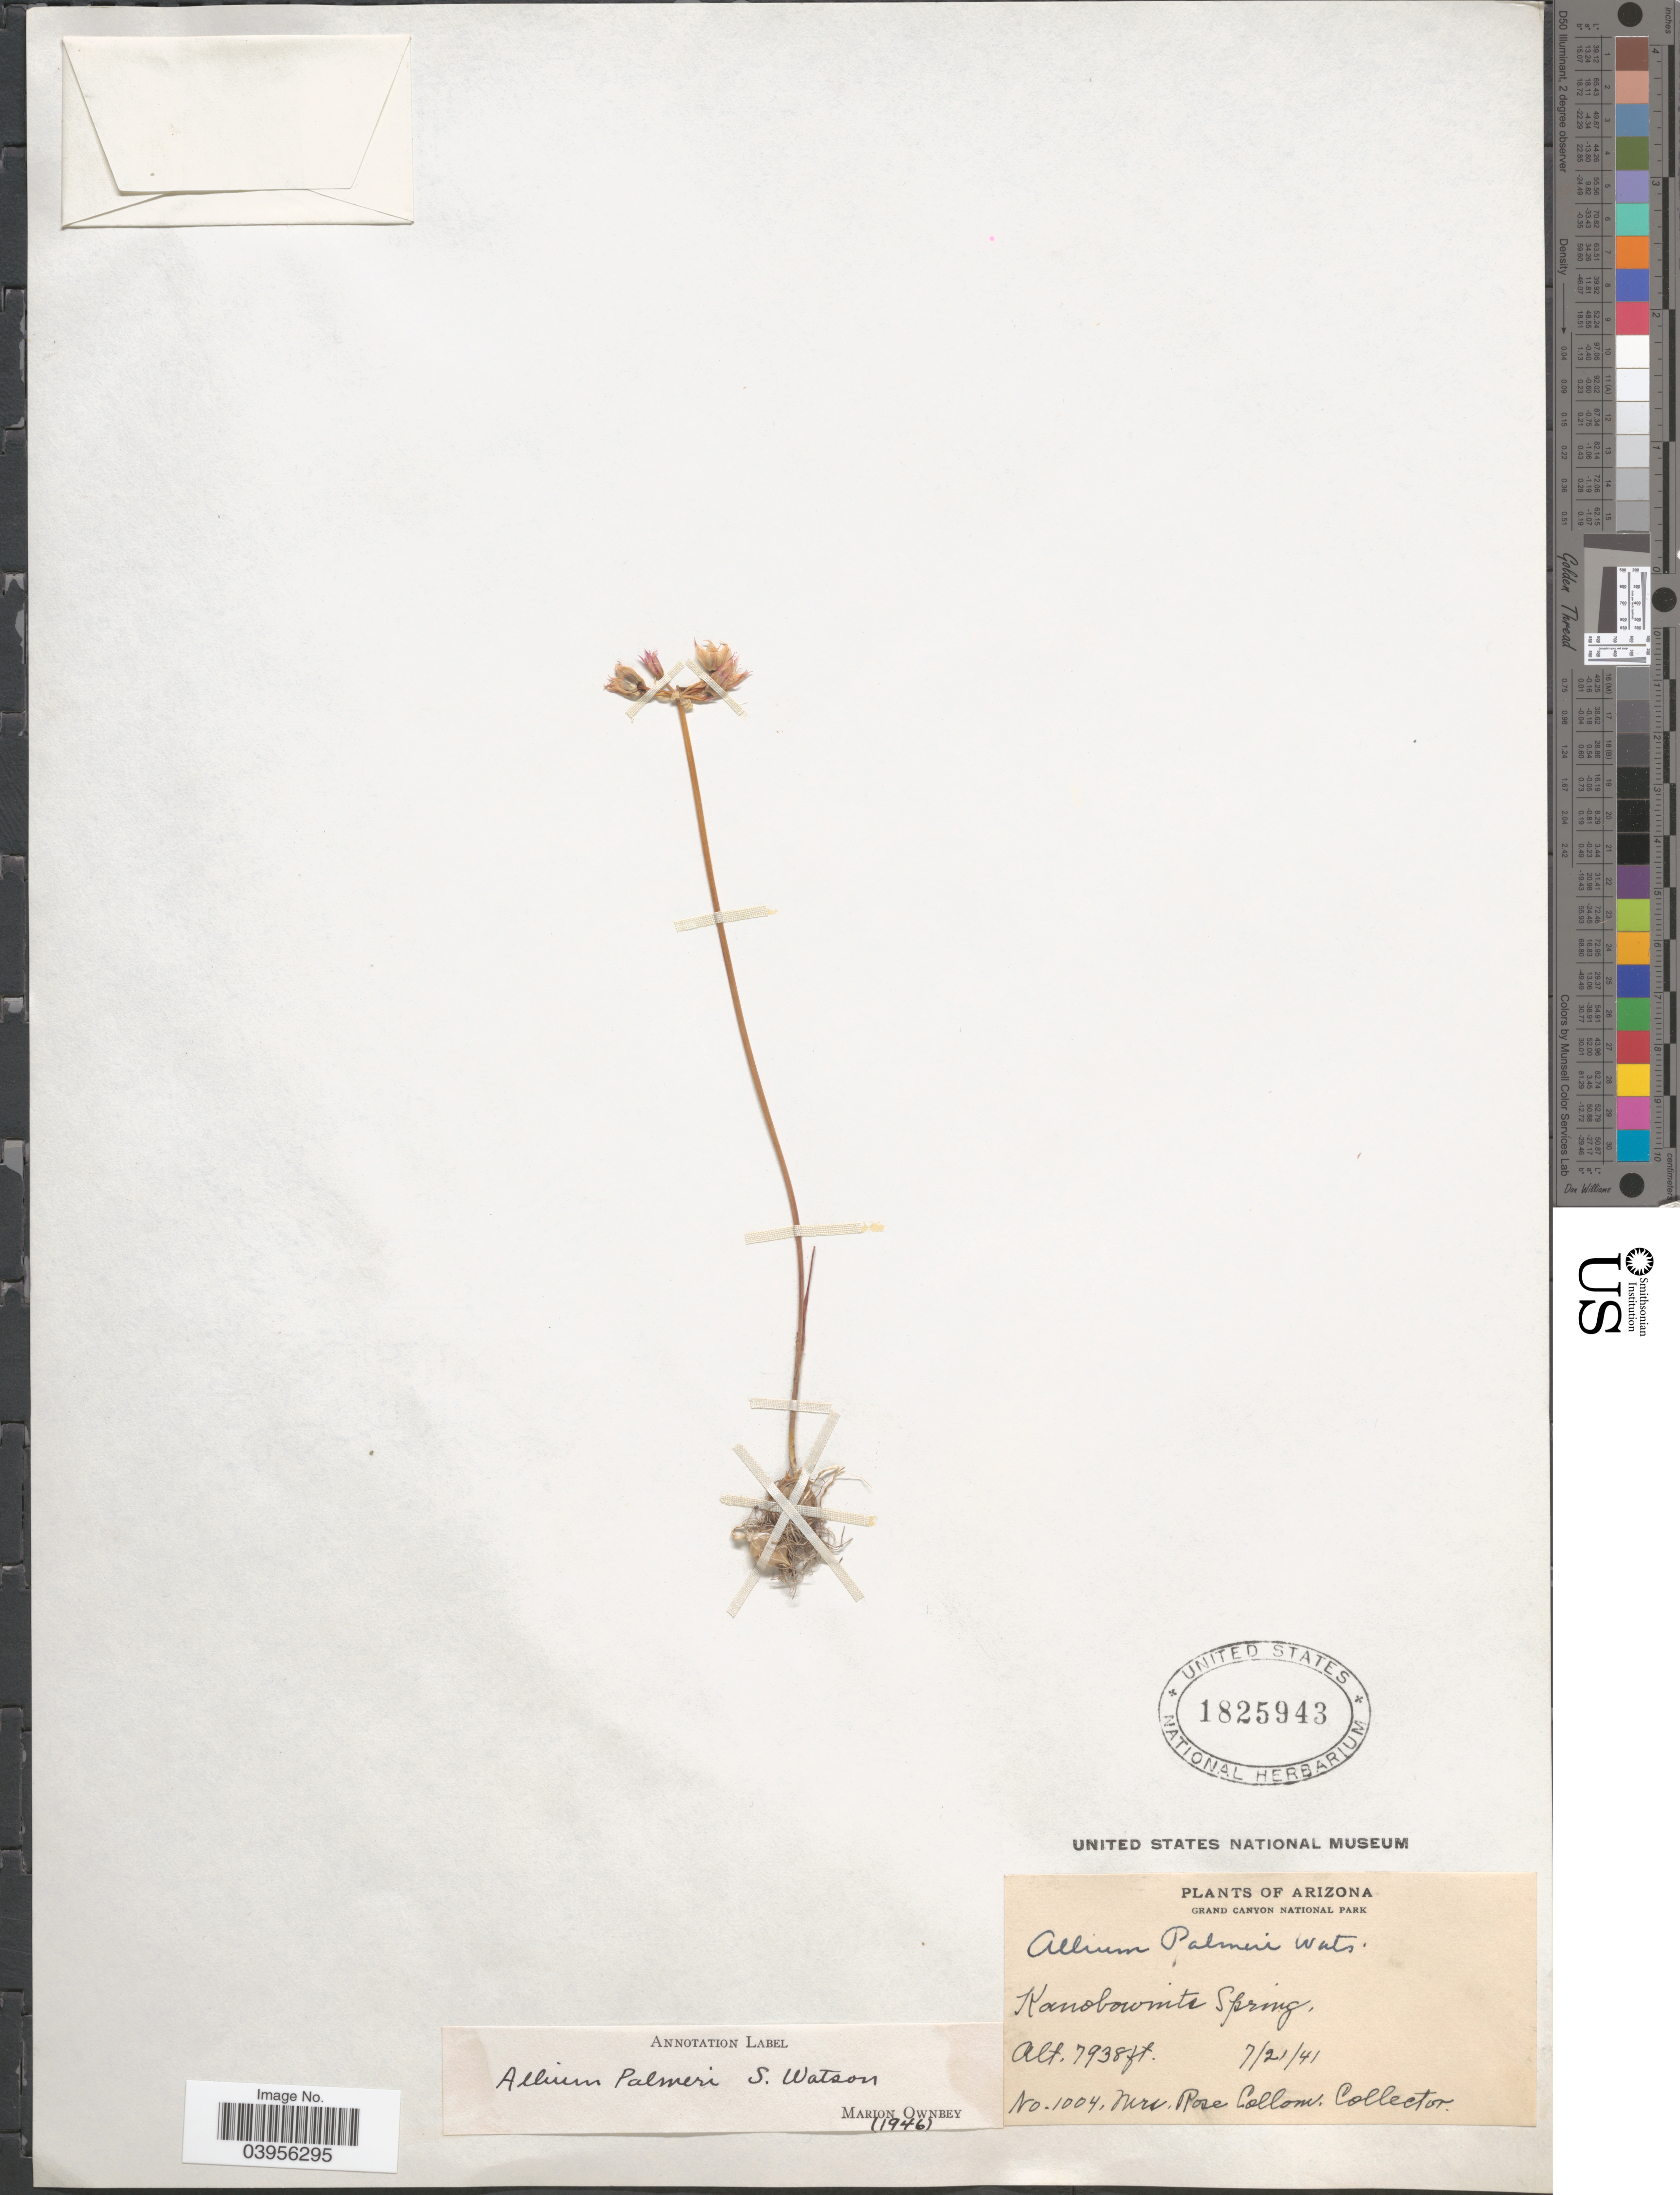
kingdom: Plantae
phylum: Tracheophyta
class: Liliopsida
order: Asparagales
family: Amaryllidaceae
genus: Allium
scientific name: Allium palmeri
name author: S. Watson in C. King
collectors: R. E. Collom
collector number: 1004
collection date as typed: Transcribed d/m/y: 21/7/41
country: United States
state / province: Arizona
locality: Grand Canyon National Park. Kanobowints Spring.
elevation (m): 2420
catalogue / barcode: US 1825943